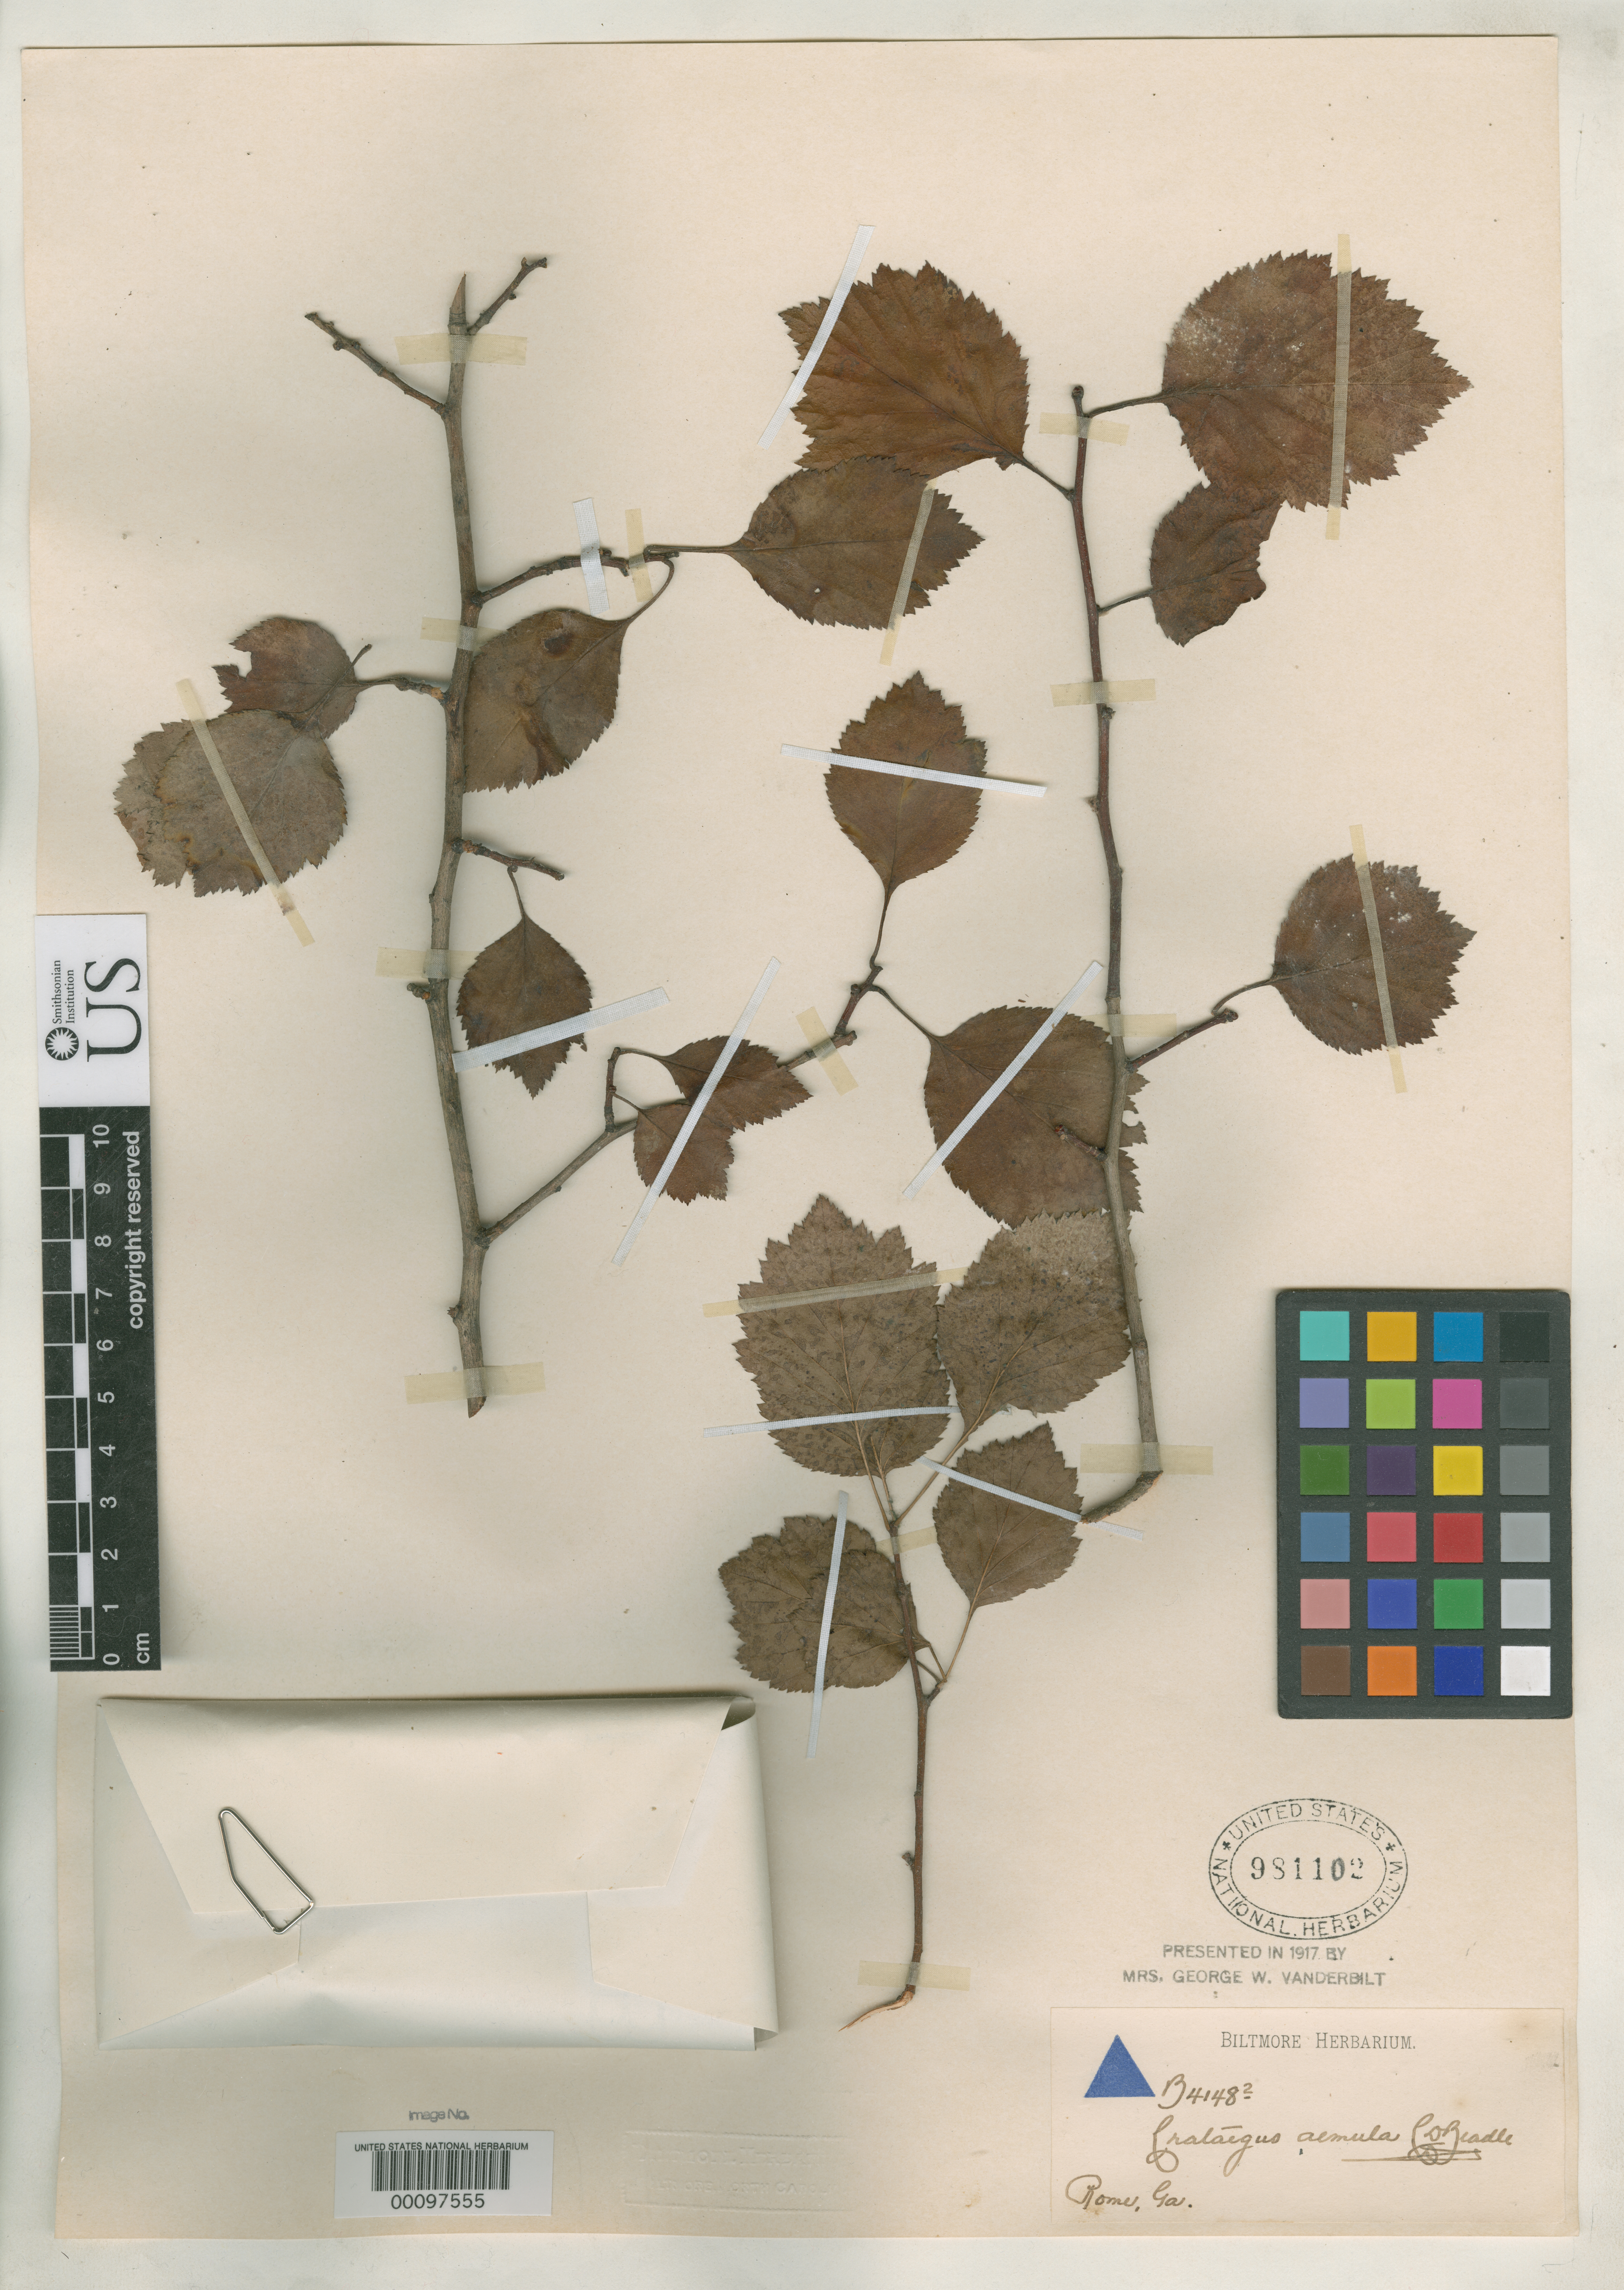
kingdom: Plantae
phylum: Tracheophyta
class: Magnoliopsida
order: Rosales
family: Rosaceae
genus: Crataegus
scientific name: Crataegus aemula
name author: Beadle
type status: Syntype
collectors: ex herb. Biltmore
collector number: B 4148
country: United States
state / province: Georgia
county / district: Floyd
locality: Rome.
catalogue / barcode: US 981102